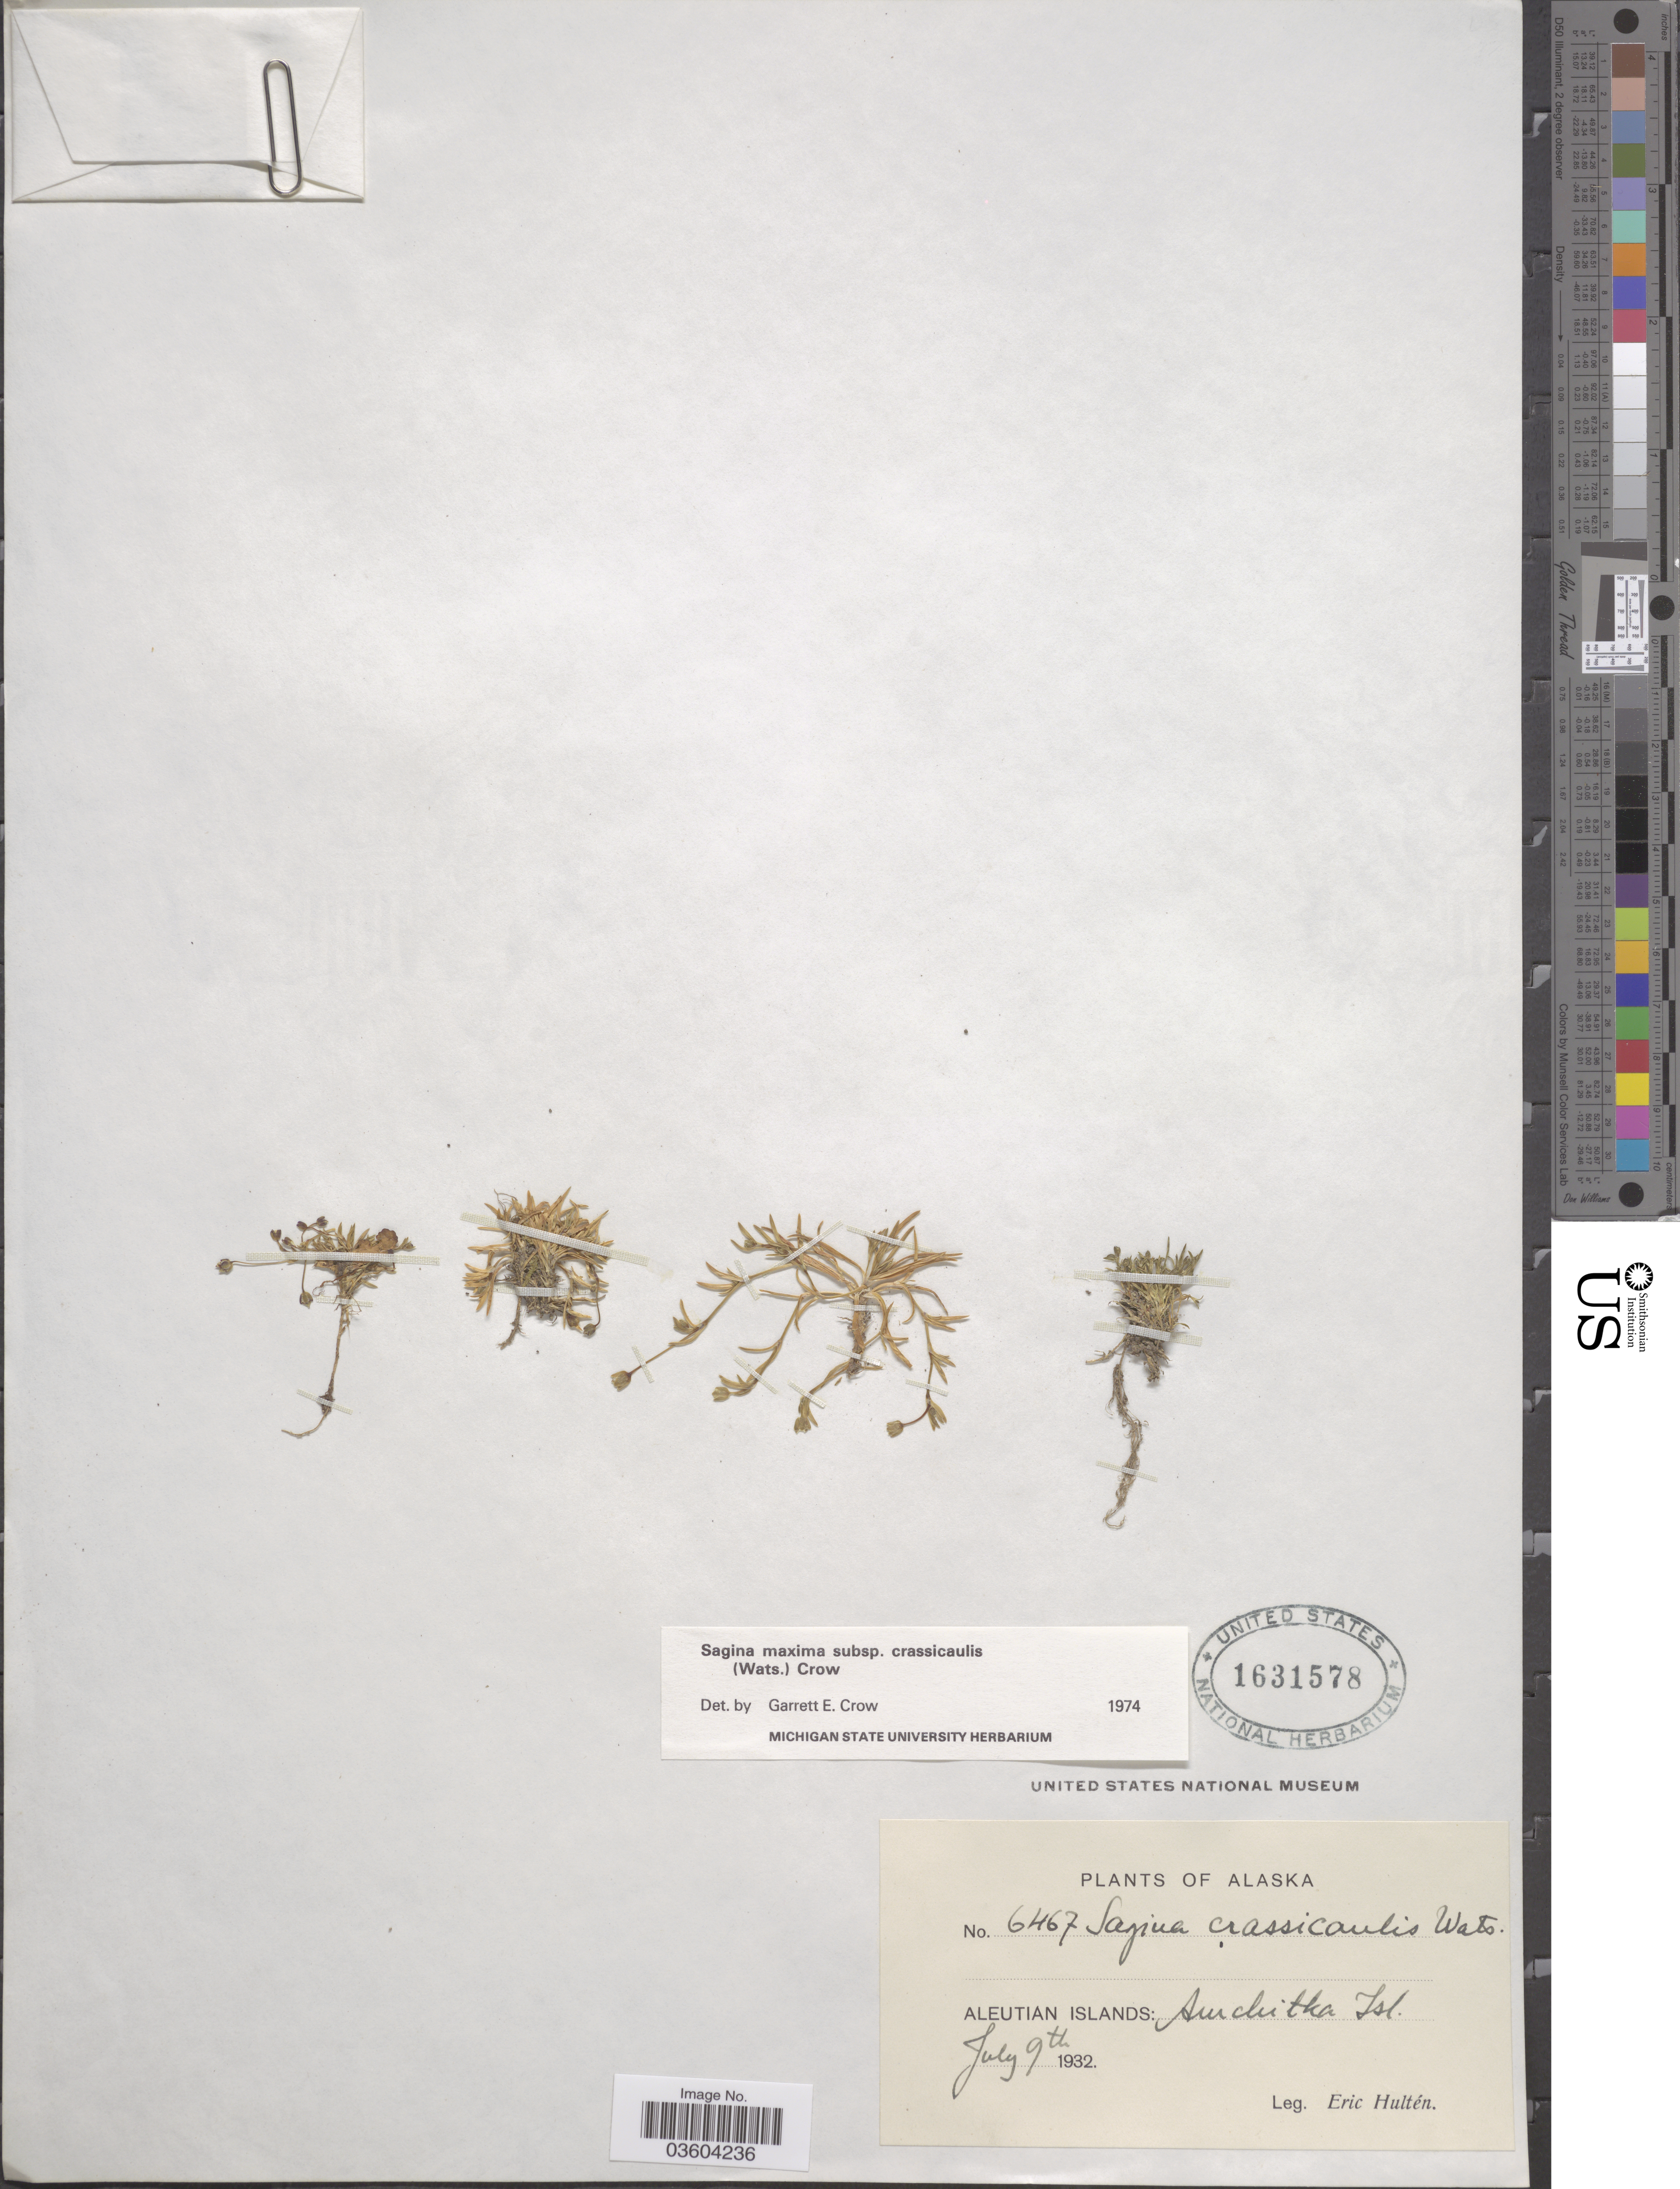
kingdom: Plantae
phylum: Tracheophyta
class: Magnoliopsida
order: Caryophyllales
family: Caryophyllaceae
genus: Sagina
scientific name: Sagina maxima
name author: A. Gray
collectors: E. G. Hultén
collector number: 6467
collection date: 1932-07-09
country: United States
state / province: Alaska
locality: Aleutian Islands: Amchitka Isl.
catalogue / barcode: US 1631578